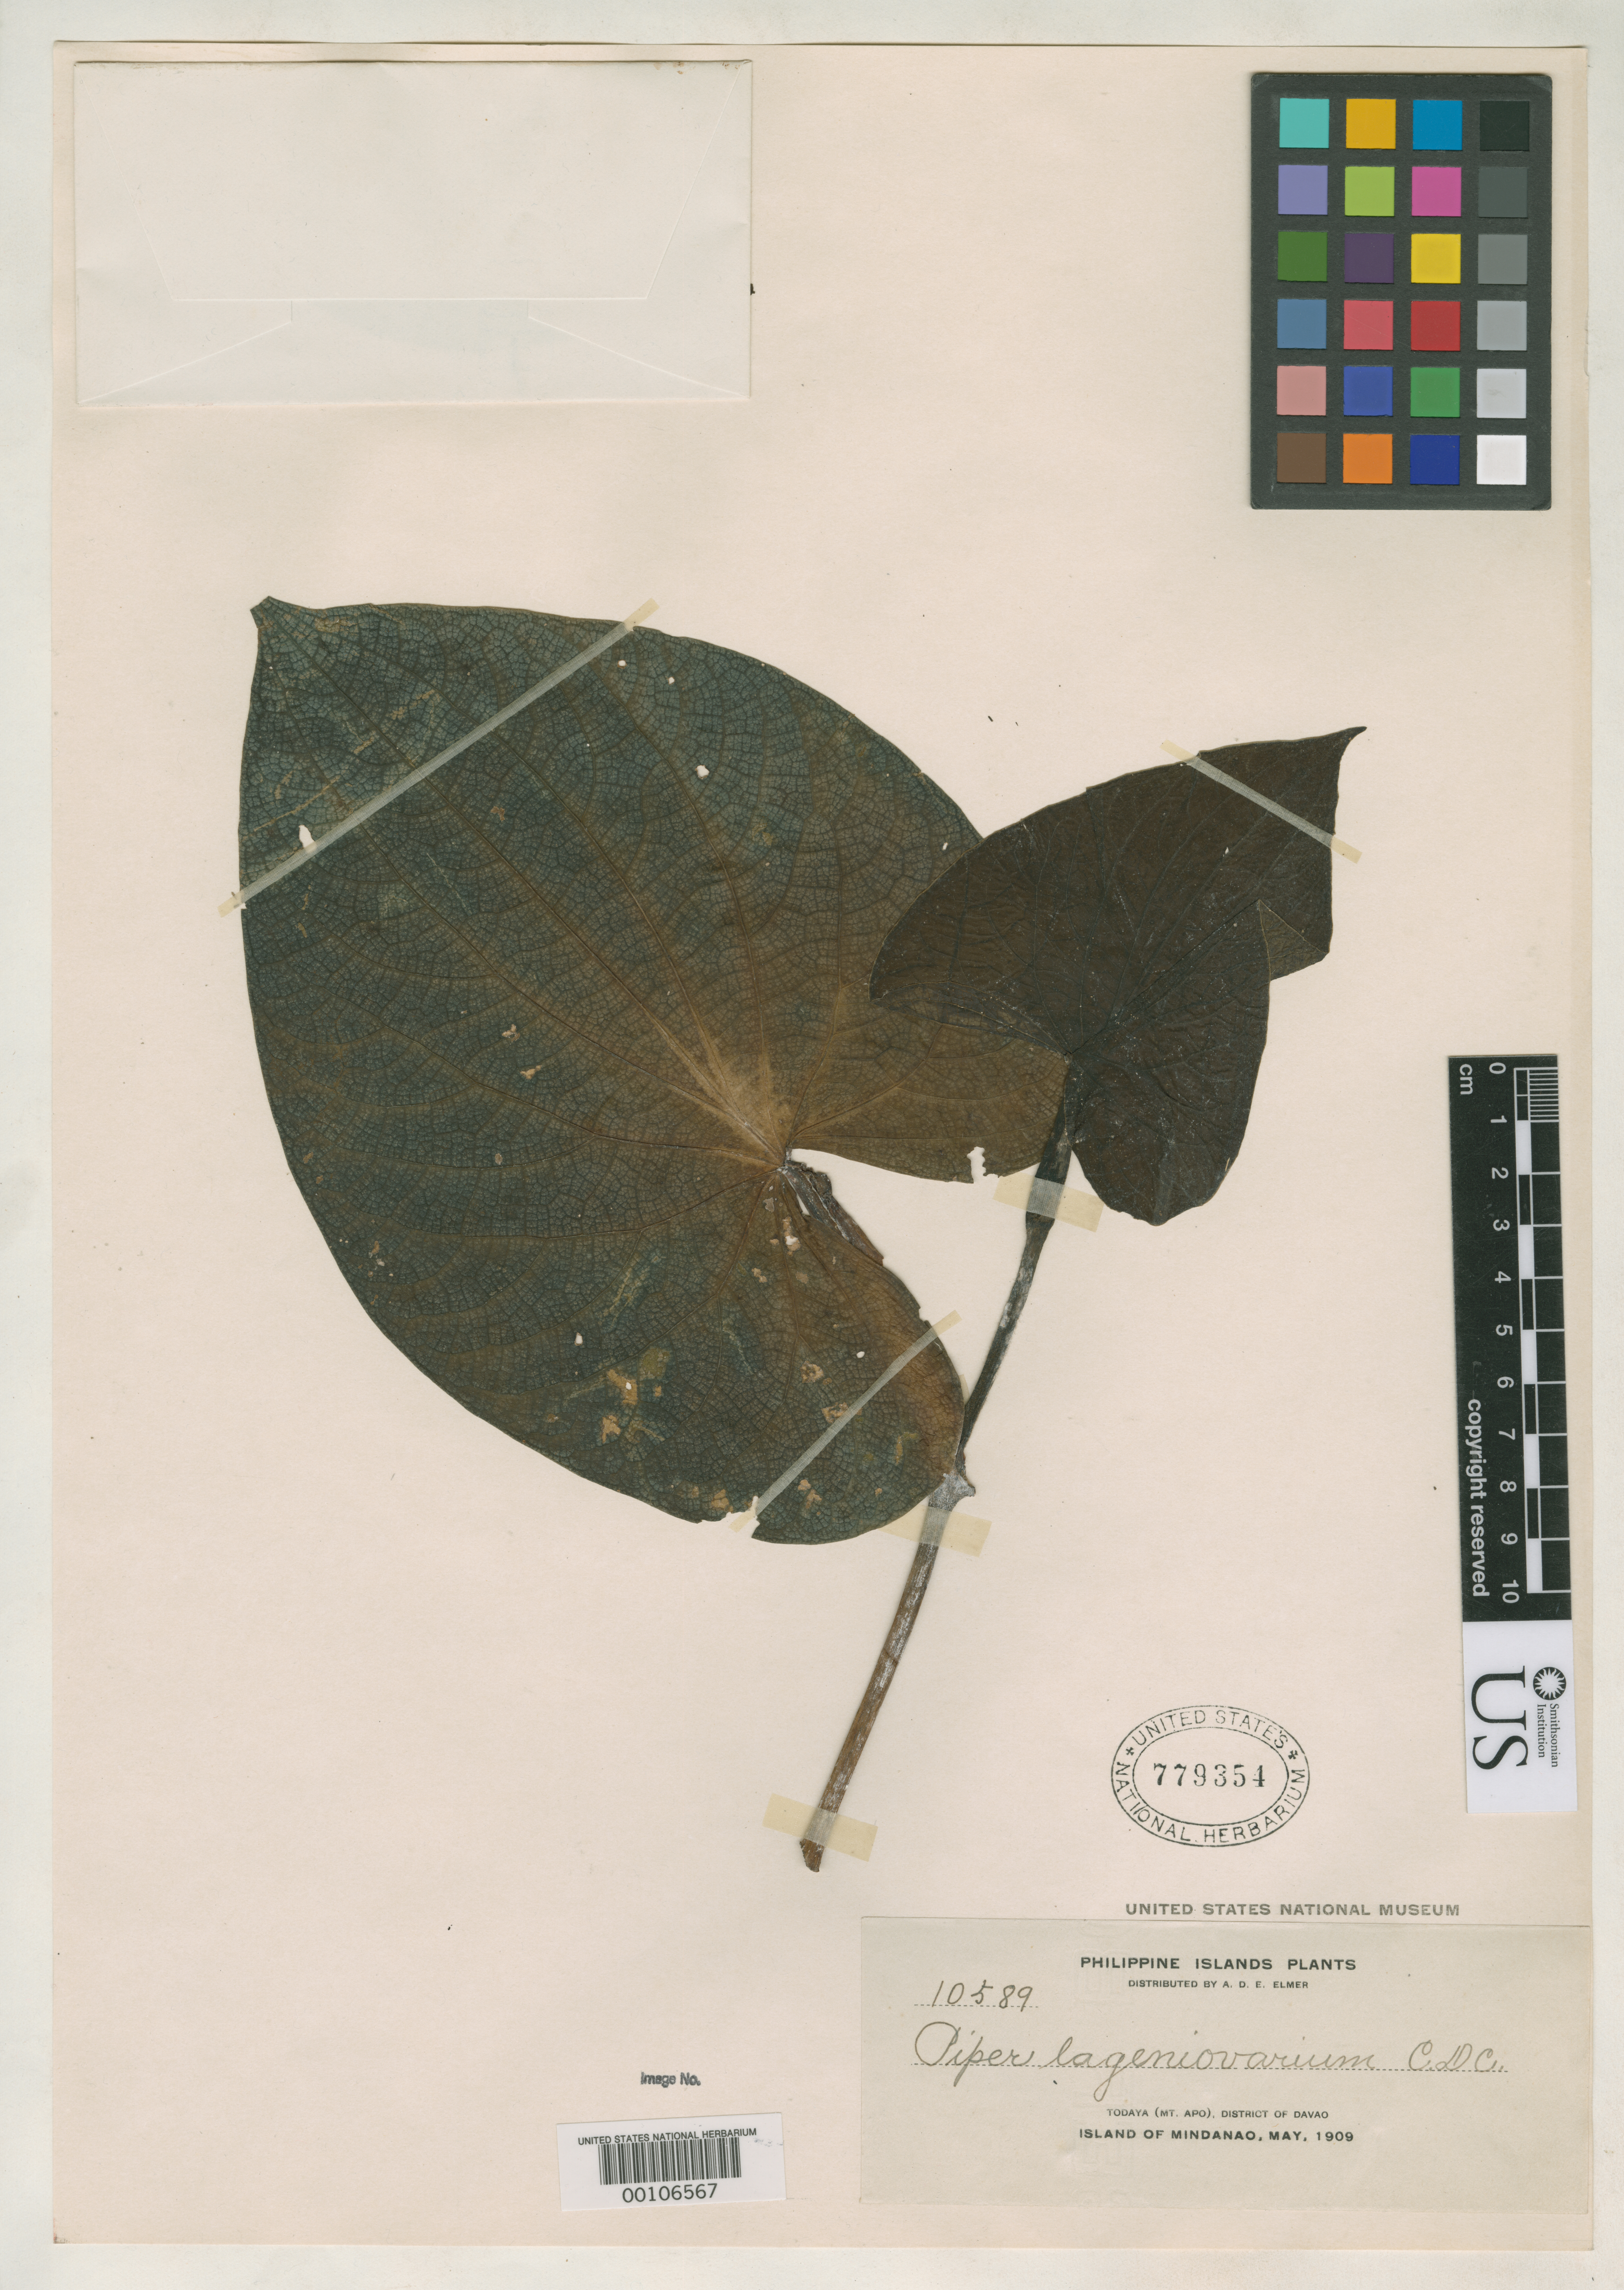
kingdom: Plantae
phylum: Tracheophyta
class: Magnoliopsida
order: Piperales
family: Piperaceae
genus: Piper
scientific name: Piper lageniovarium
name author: C. DC. in Elmer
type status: Isotype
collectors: A. D. E. Elmer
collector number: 10589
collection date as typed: May 1909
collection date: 1909-05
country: Philippines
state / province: Davao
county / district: Davao del Sur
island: Mindanao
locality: Todaya, Mt. Apo.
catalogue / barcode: US 779354